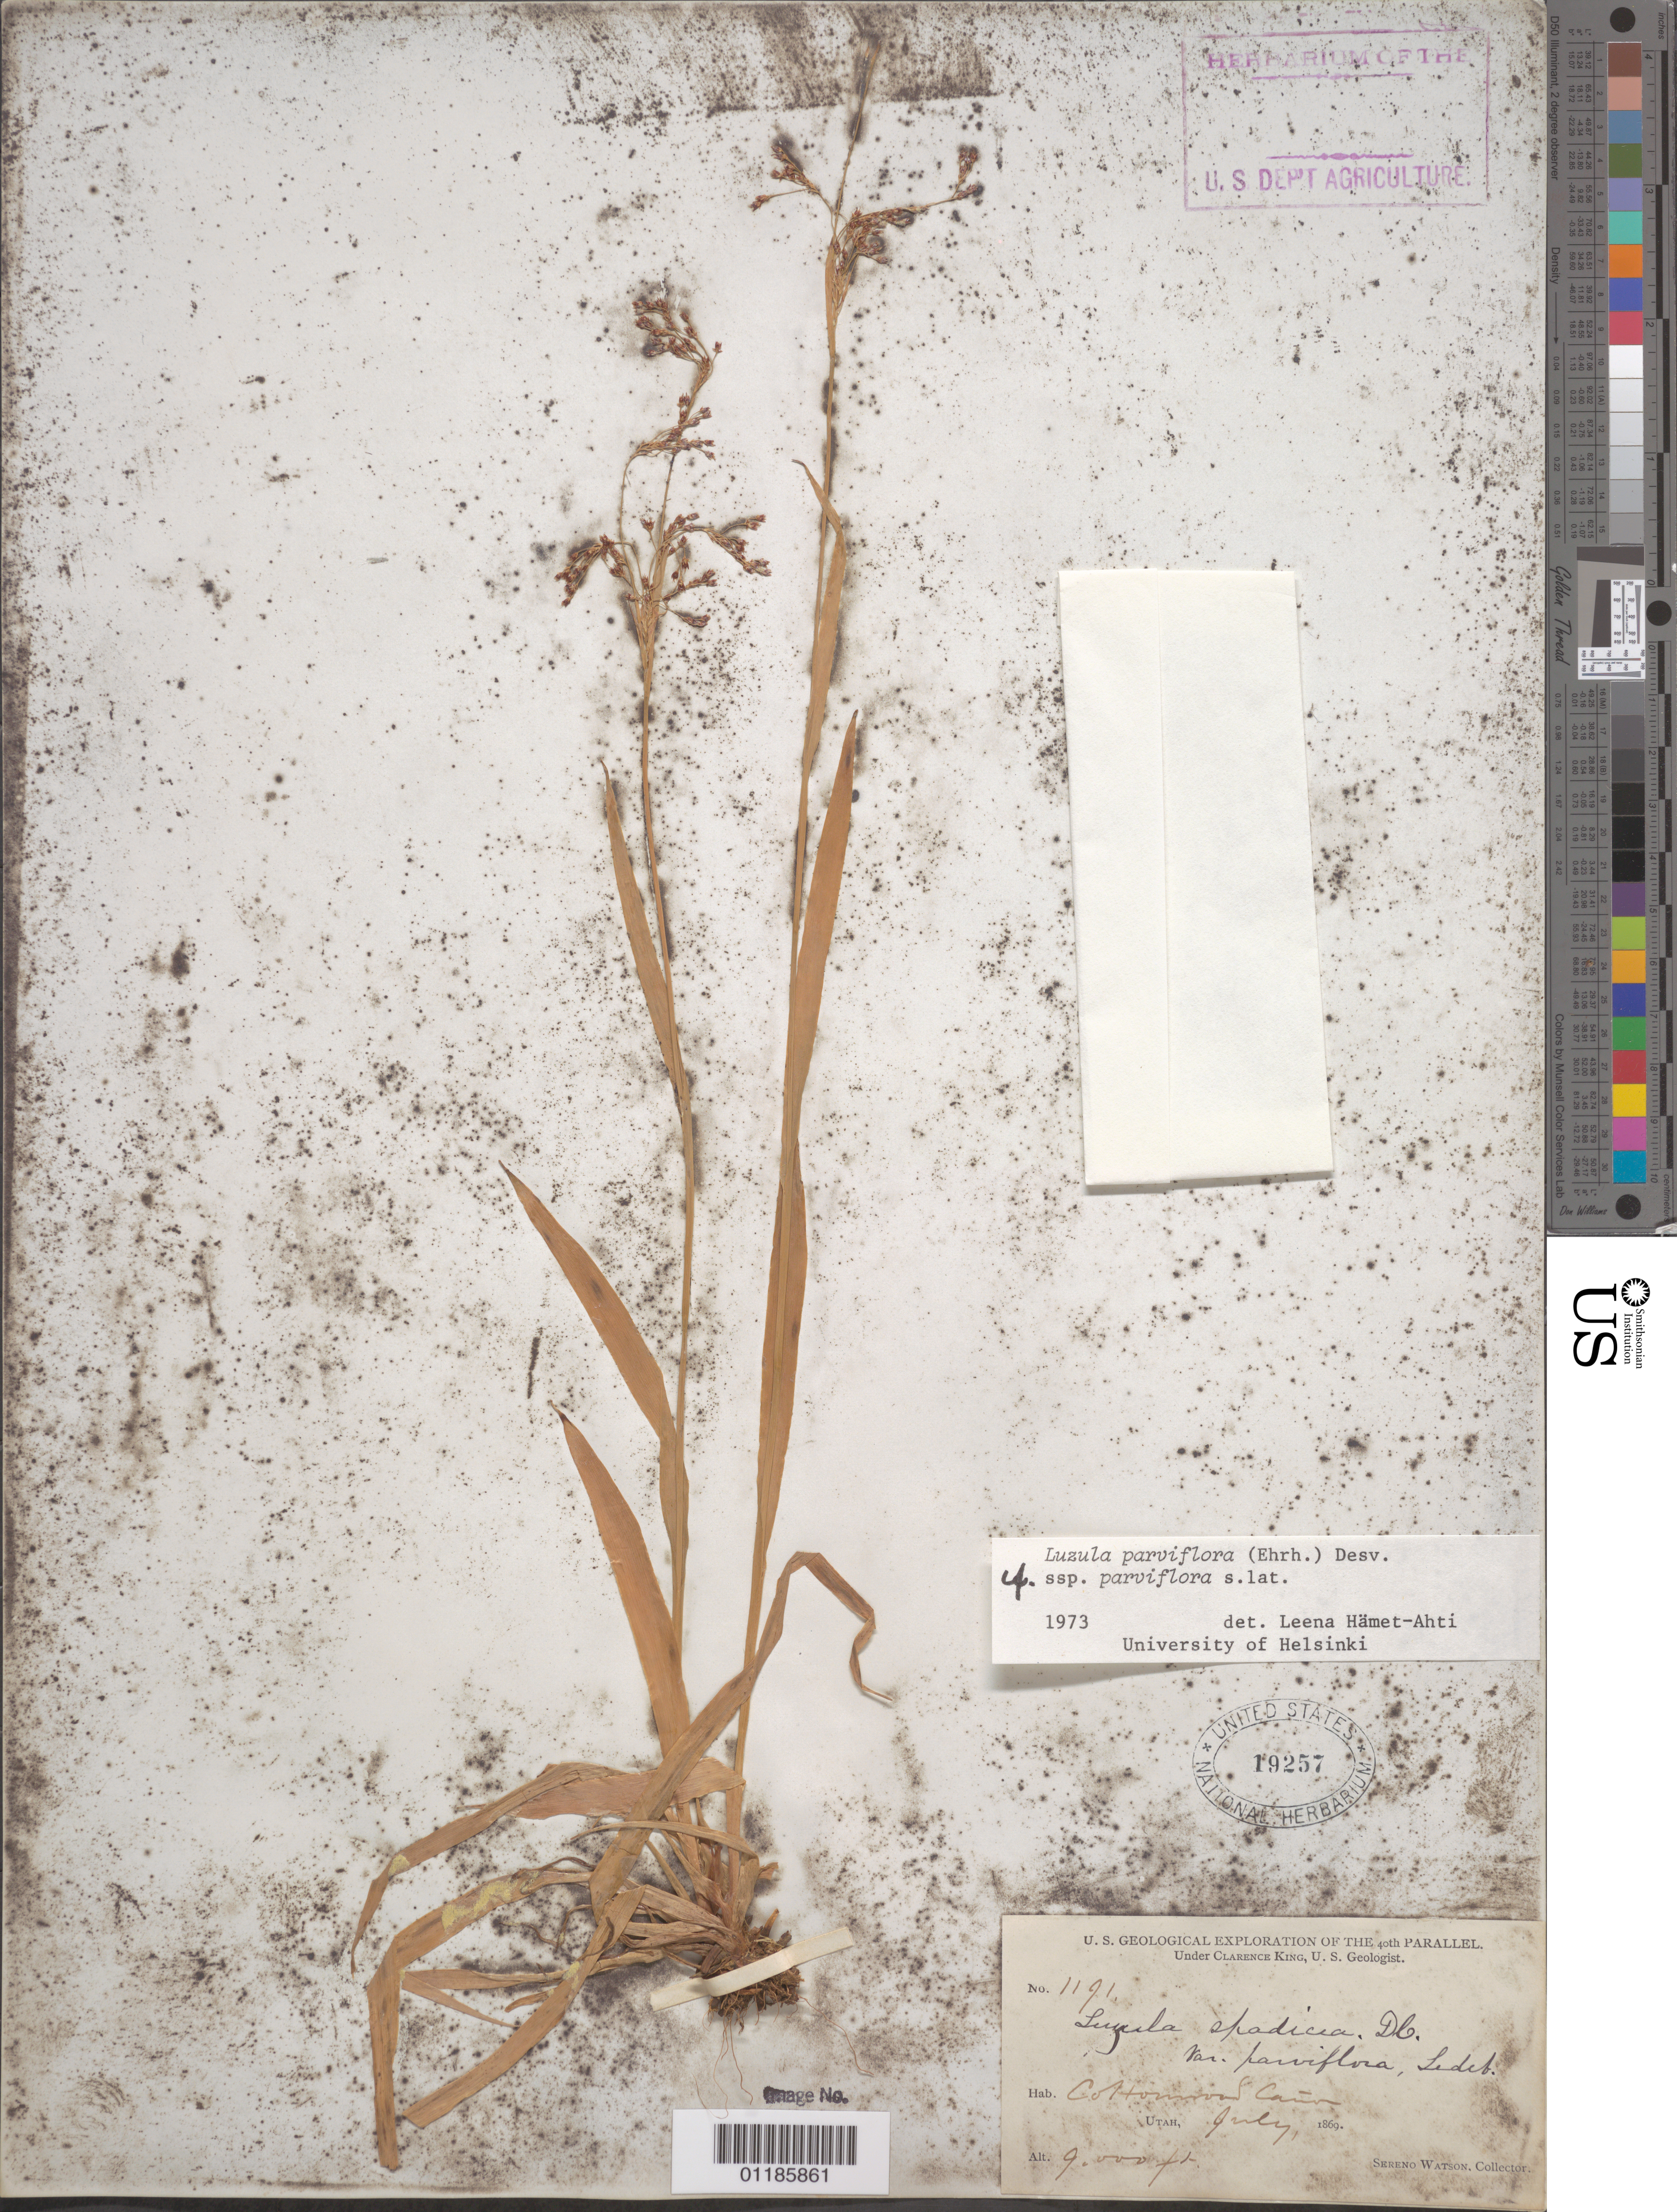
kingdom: Plantae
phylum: Tracheophyta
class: Liliopsida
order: Poales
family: Juncaceae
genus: Luzula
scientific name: Luzula parviflora subsp. parviflora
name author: (Ehrh.) Desv.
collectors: S. Watson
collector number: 1191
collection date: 1869-07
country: United States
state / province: Utah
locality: Cottonwood Canyon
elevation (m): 2743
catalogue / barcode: US 19257